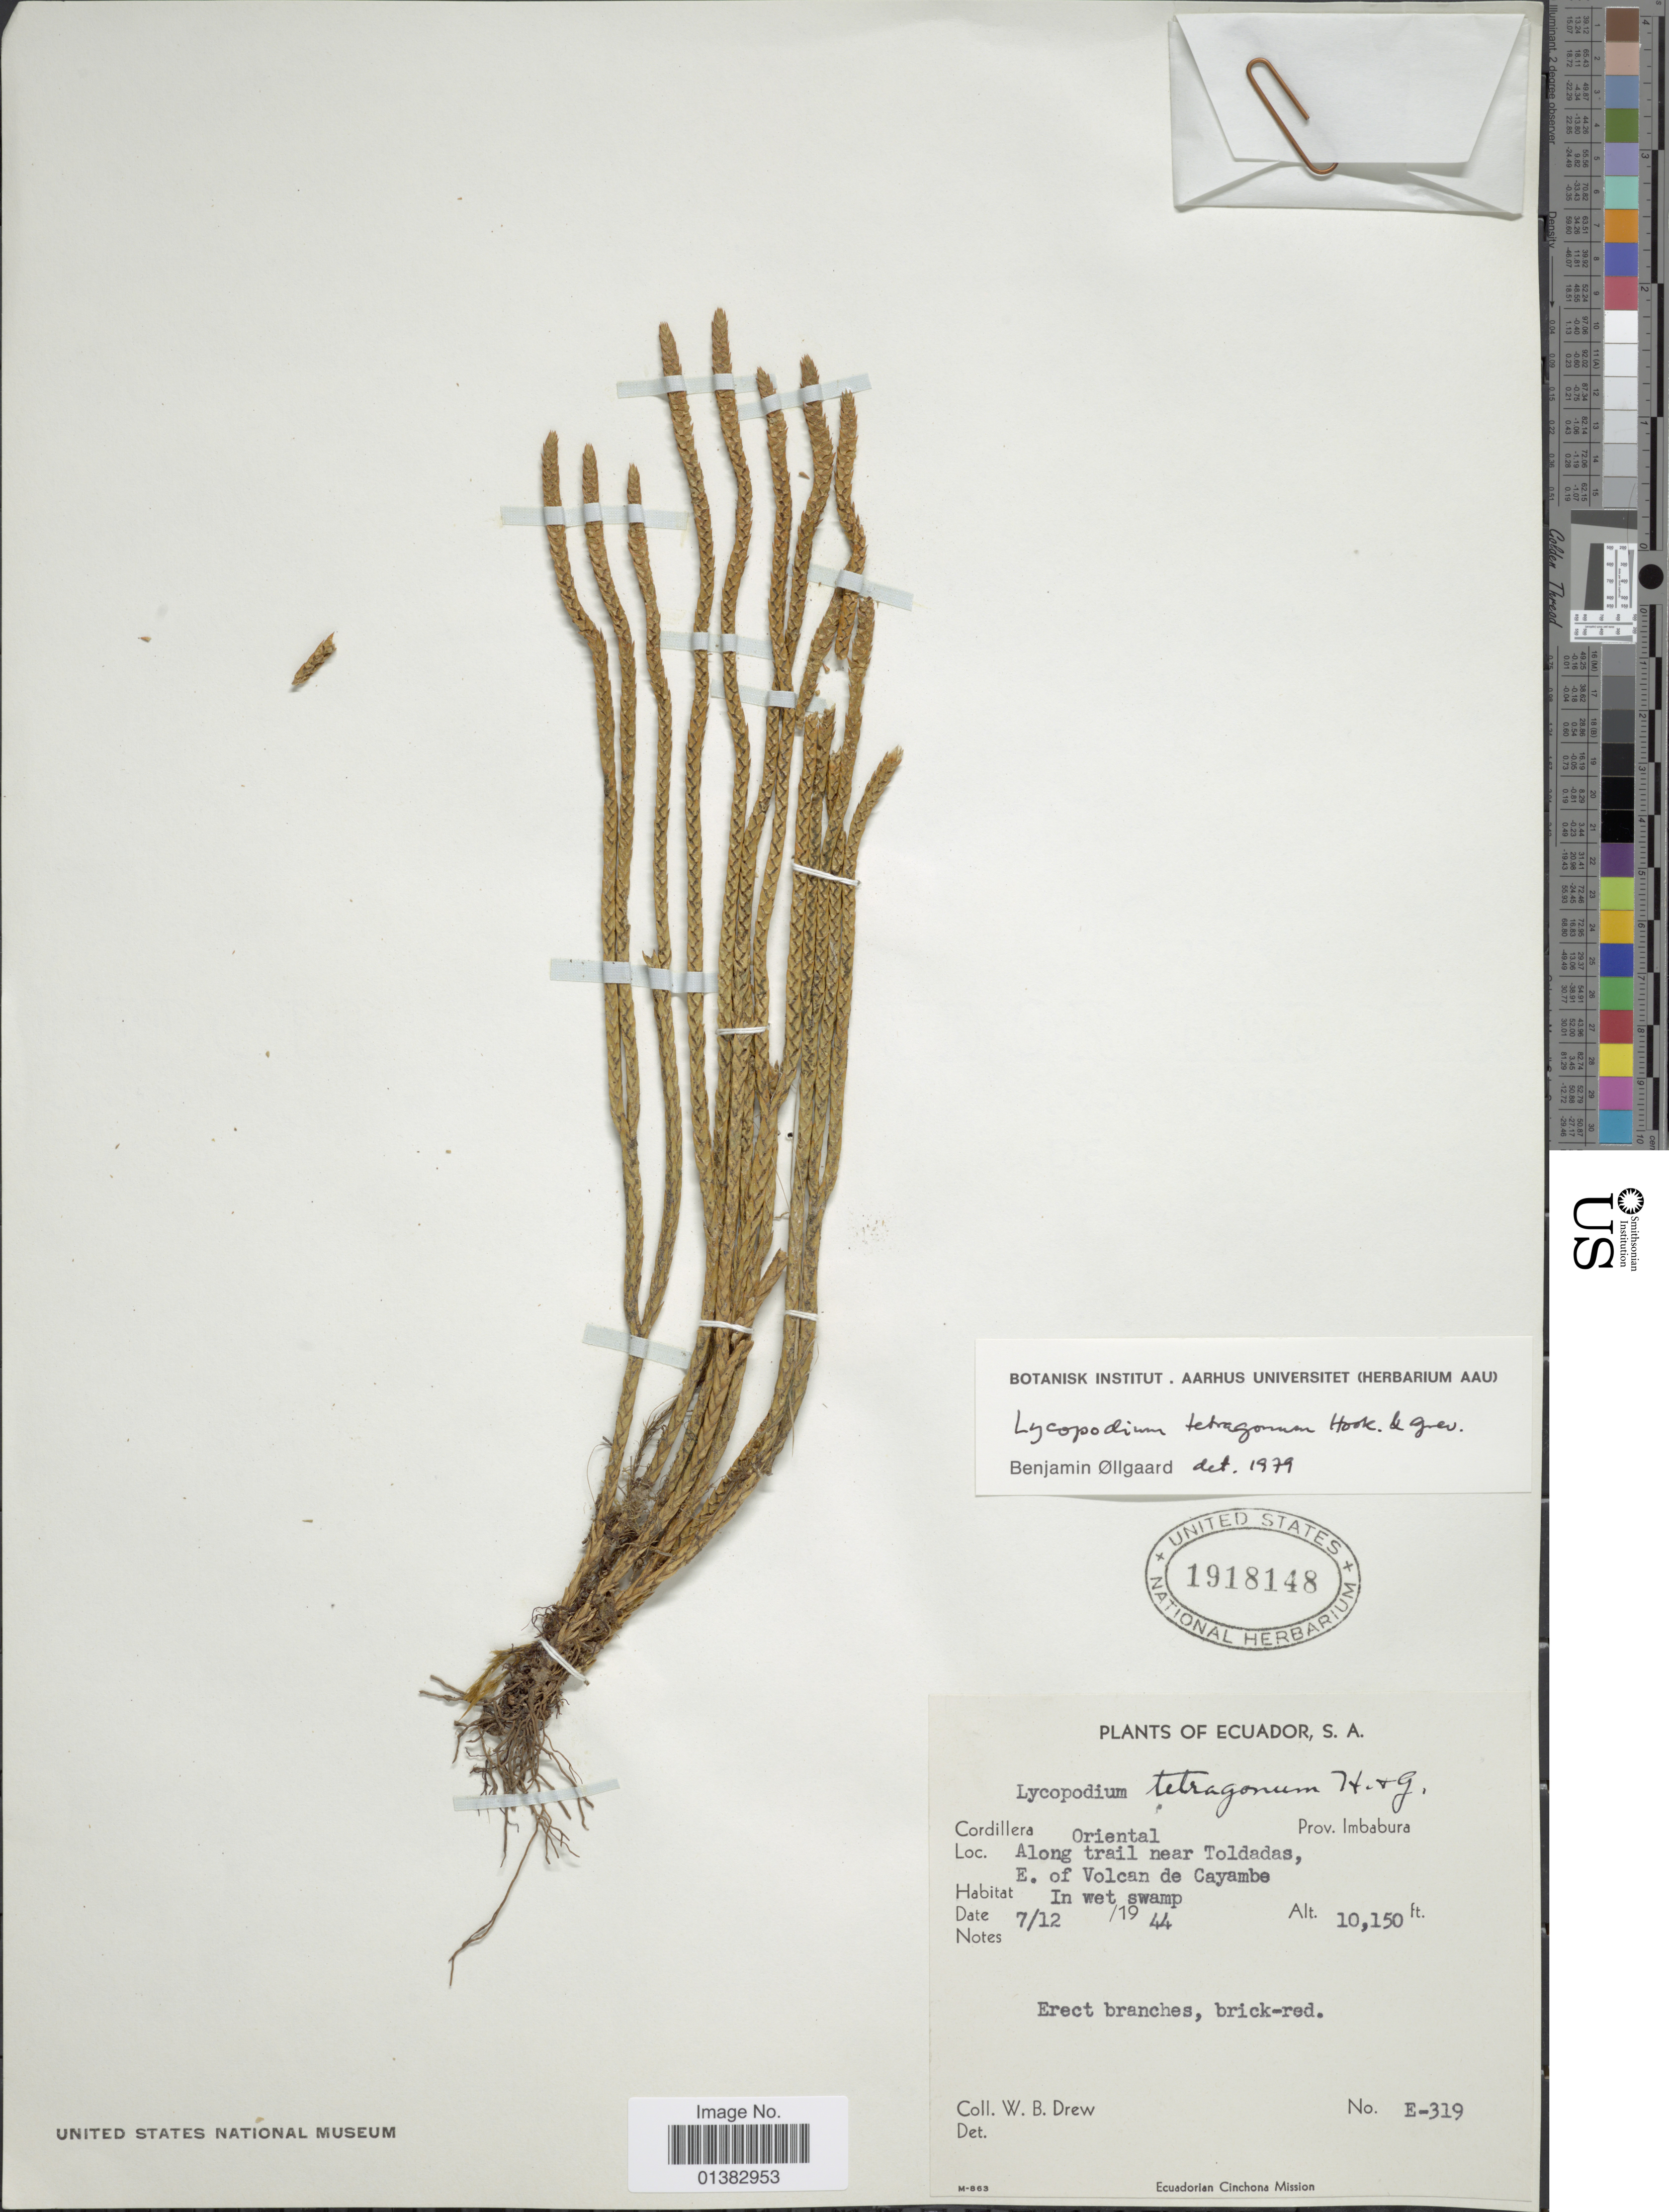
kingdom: Plantae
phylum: Tracheophyta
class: Lycopodiopsida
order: Lycopodiales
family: Lycopodiaceae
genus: Phlegmariurus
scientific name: Phlegmariurus tetragonus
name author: (Hook. & Grev.) B. Øllg.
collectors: W. B. Drew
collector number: E-319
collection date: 1944-07-12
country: Ecuador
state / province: Imbabura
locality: Cordillera Oriental, Along trail near Toldadas, E. of Volcan de Cayambe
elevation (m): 3094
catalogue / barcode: US 1918148